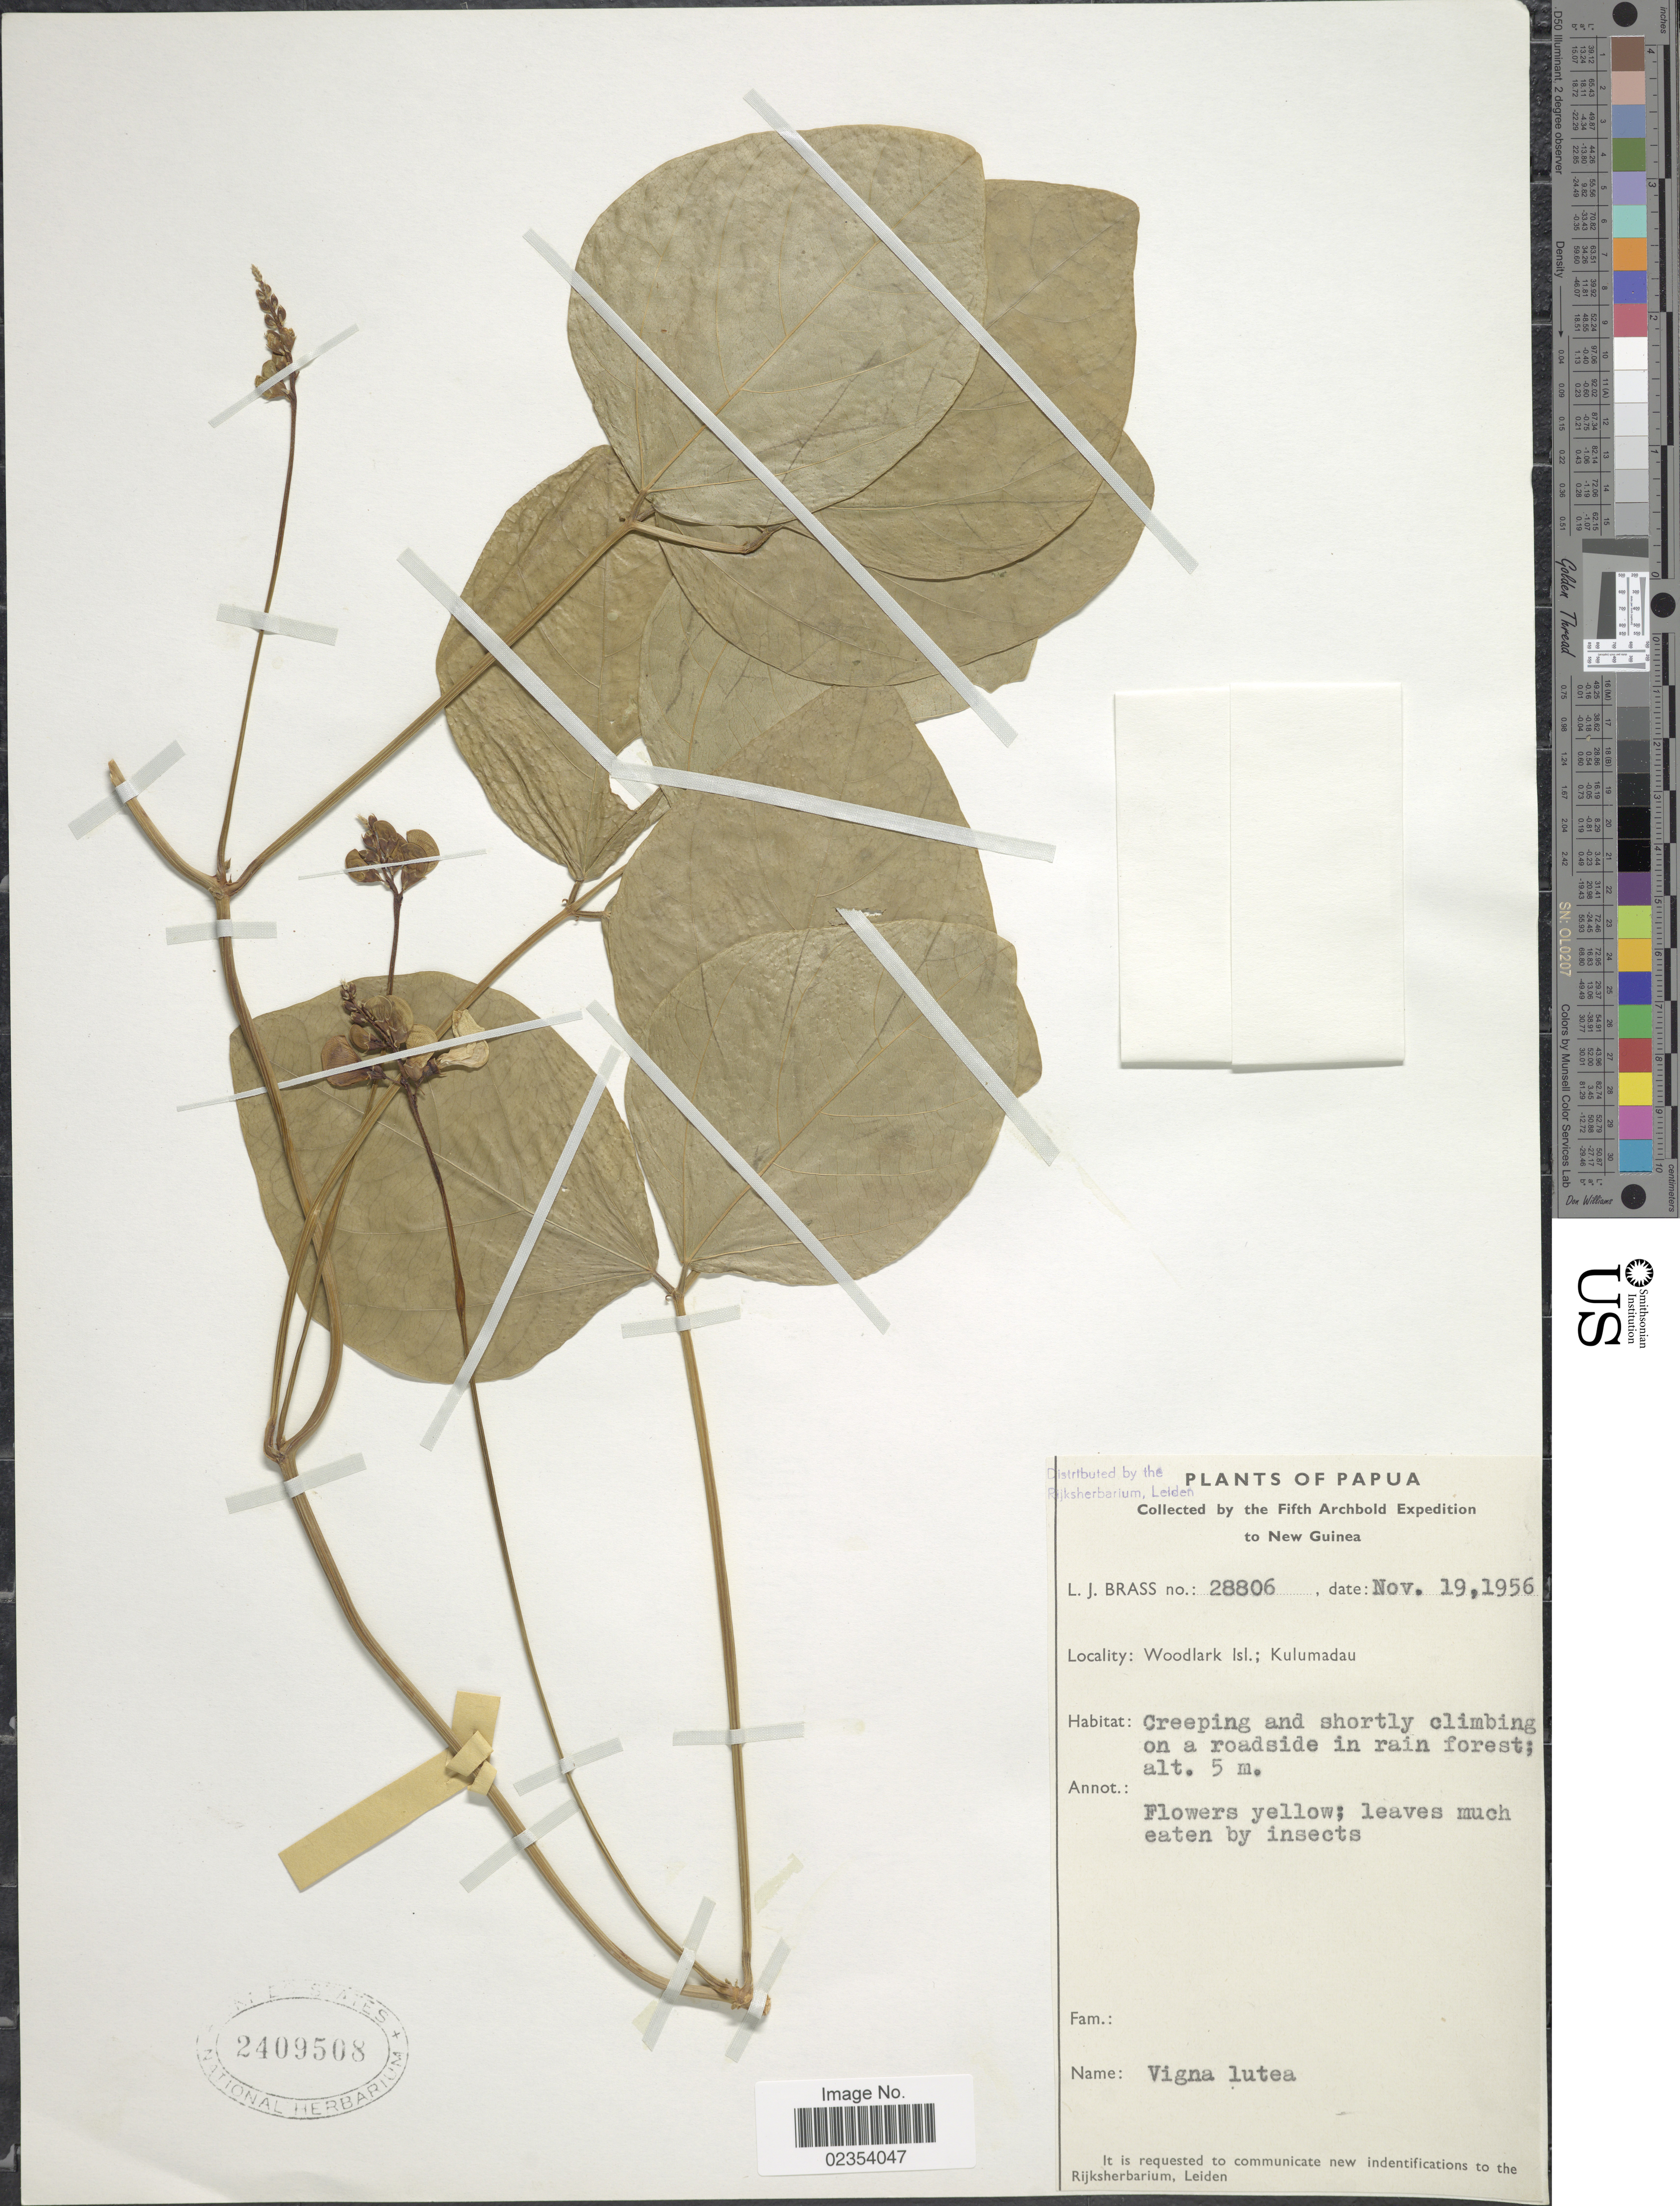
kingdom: Plantae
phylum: Tracheophyta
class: Magnoliopsida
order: Fabales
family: Fabaceae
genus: Vigna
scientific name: Vigna marina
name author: (Burm.) Merr.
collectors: L. J. Brass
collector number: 28806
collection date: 1956-11-19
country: Papua New Guinea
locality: New Guinea. Woodlark Isl.; Kulumadau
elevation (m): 5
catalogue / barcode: US 2409508